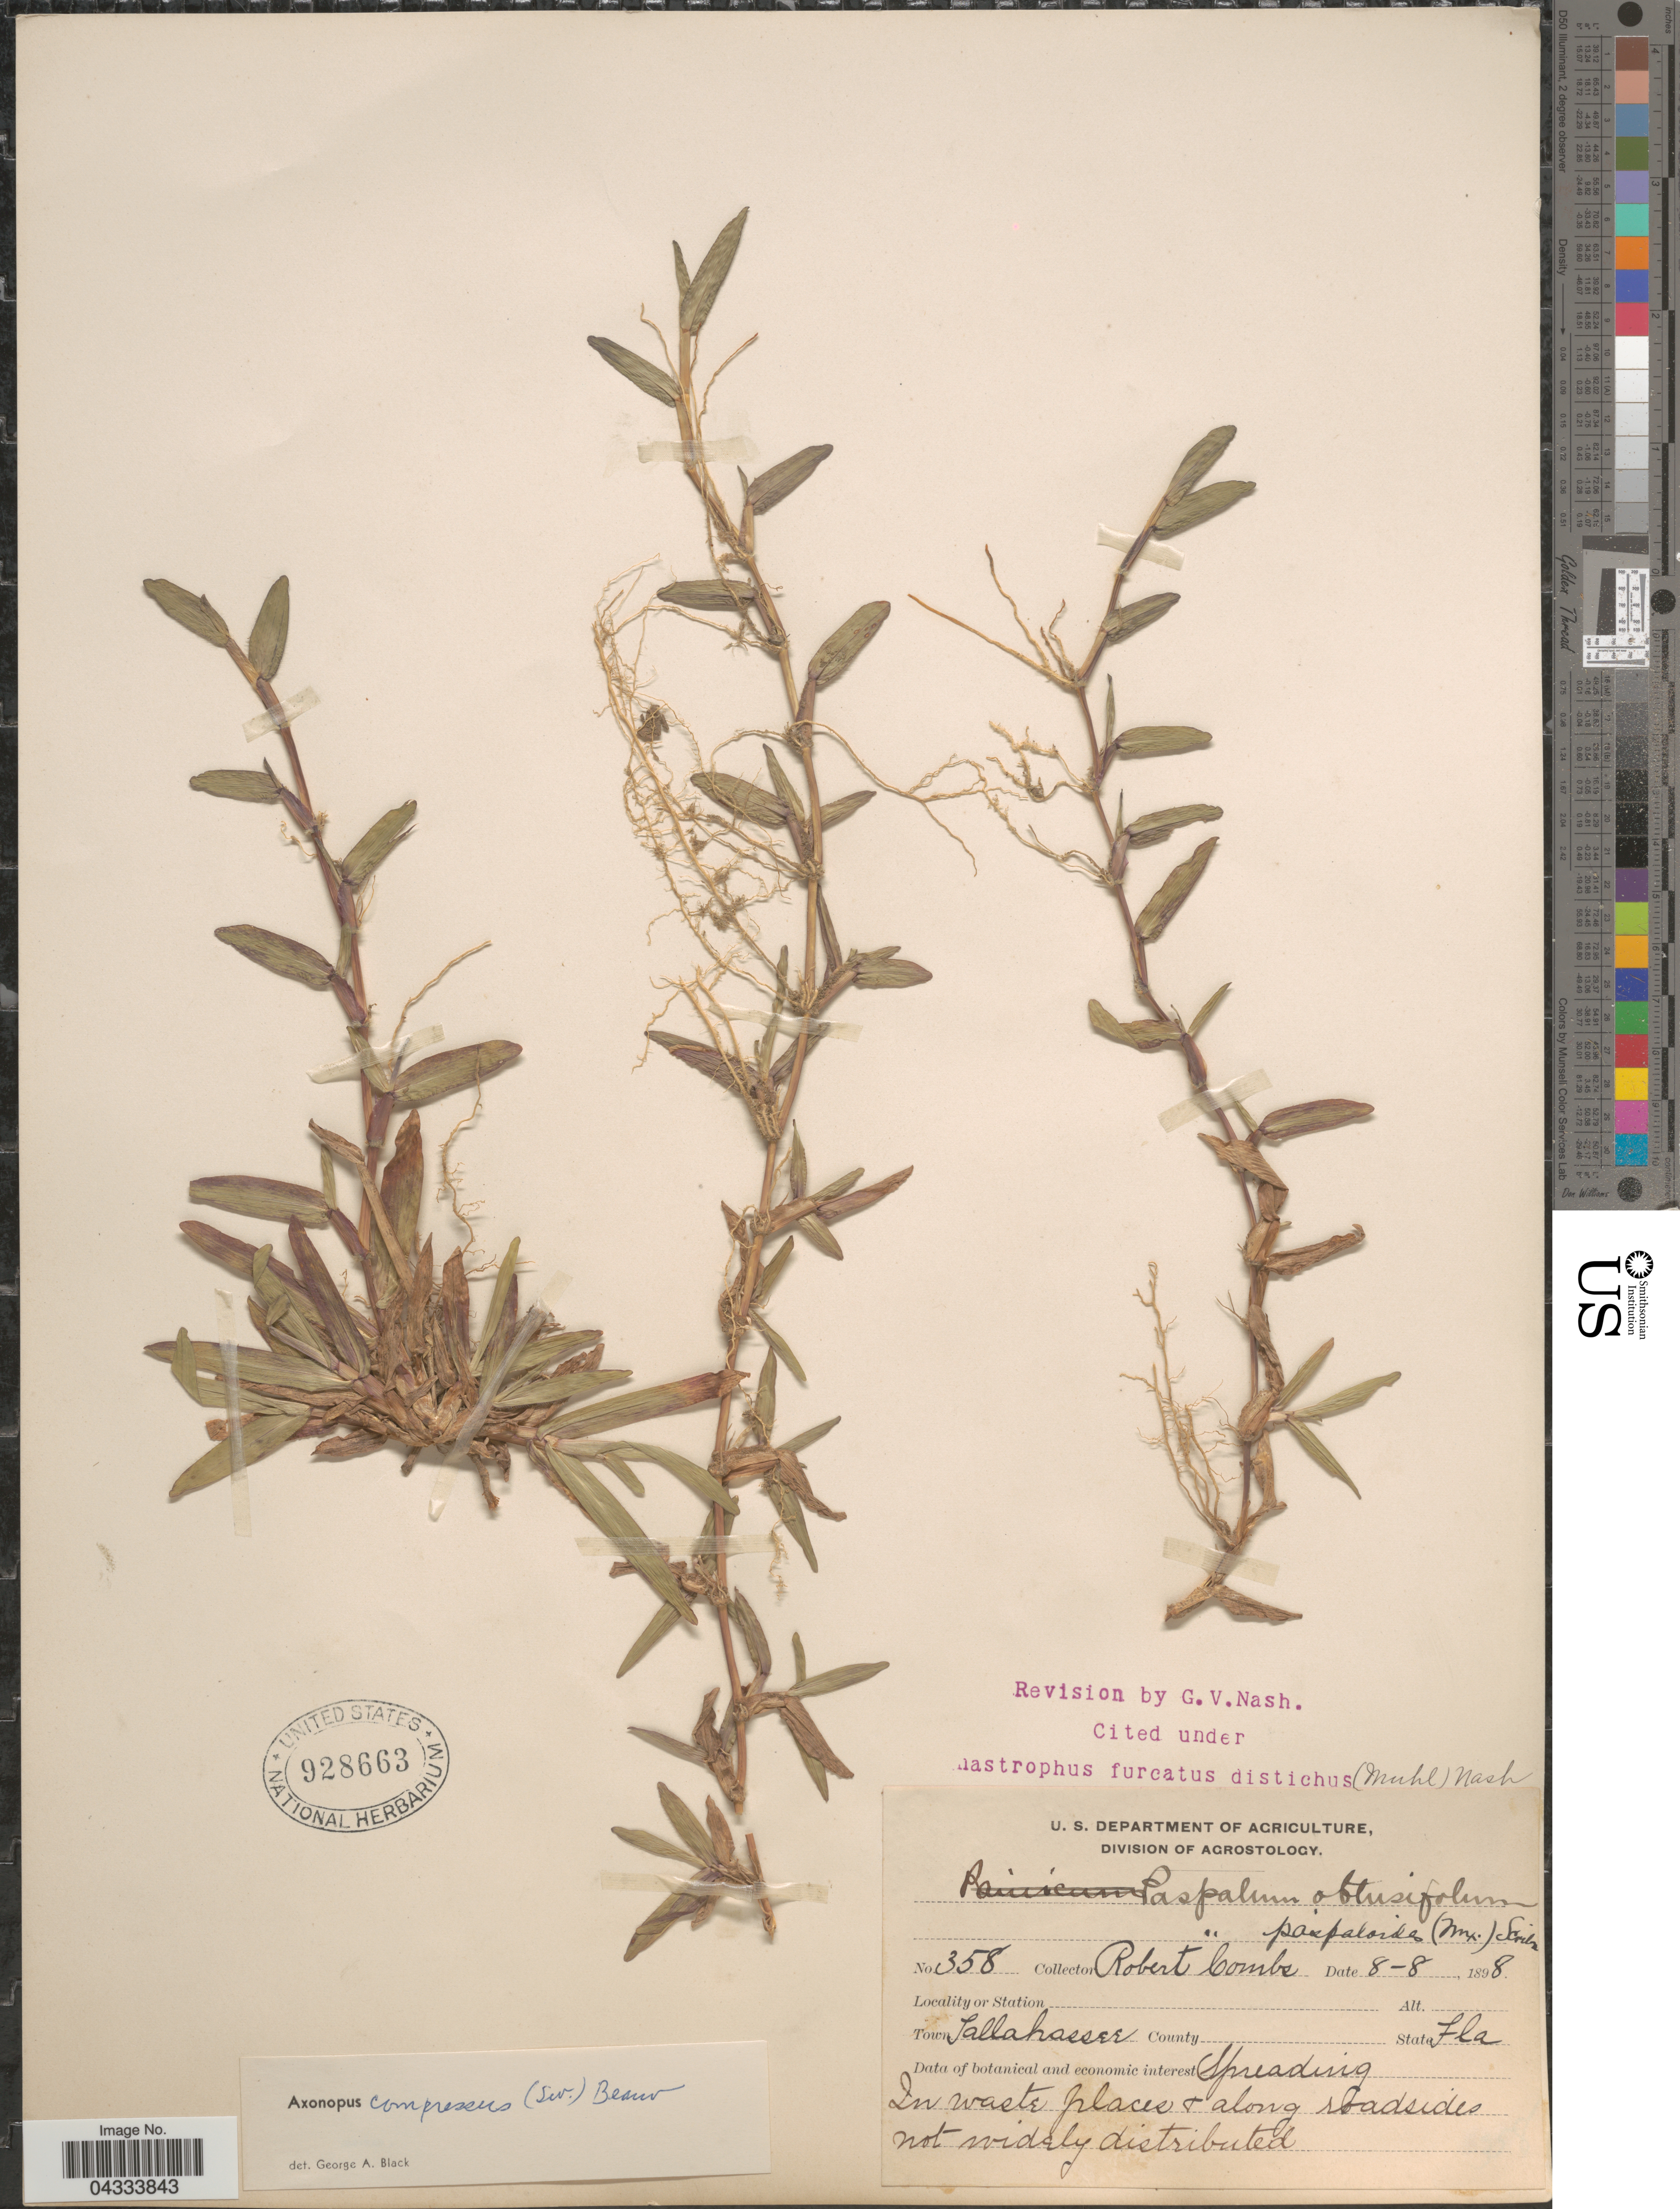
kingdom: Plantae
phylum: Tracheophyta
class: Liliopsida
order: Poales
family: Poaceae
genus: Axonopus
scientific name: Axonopus compressus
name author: (Sw.) P. Beauv.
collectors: R. Combs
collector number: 358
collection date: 1898-08-08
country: United States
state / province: Florida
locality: Town Tallahassee.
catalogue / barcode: US 928663